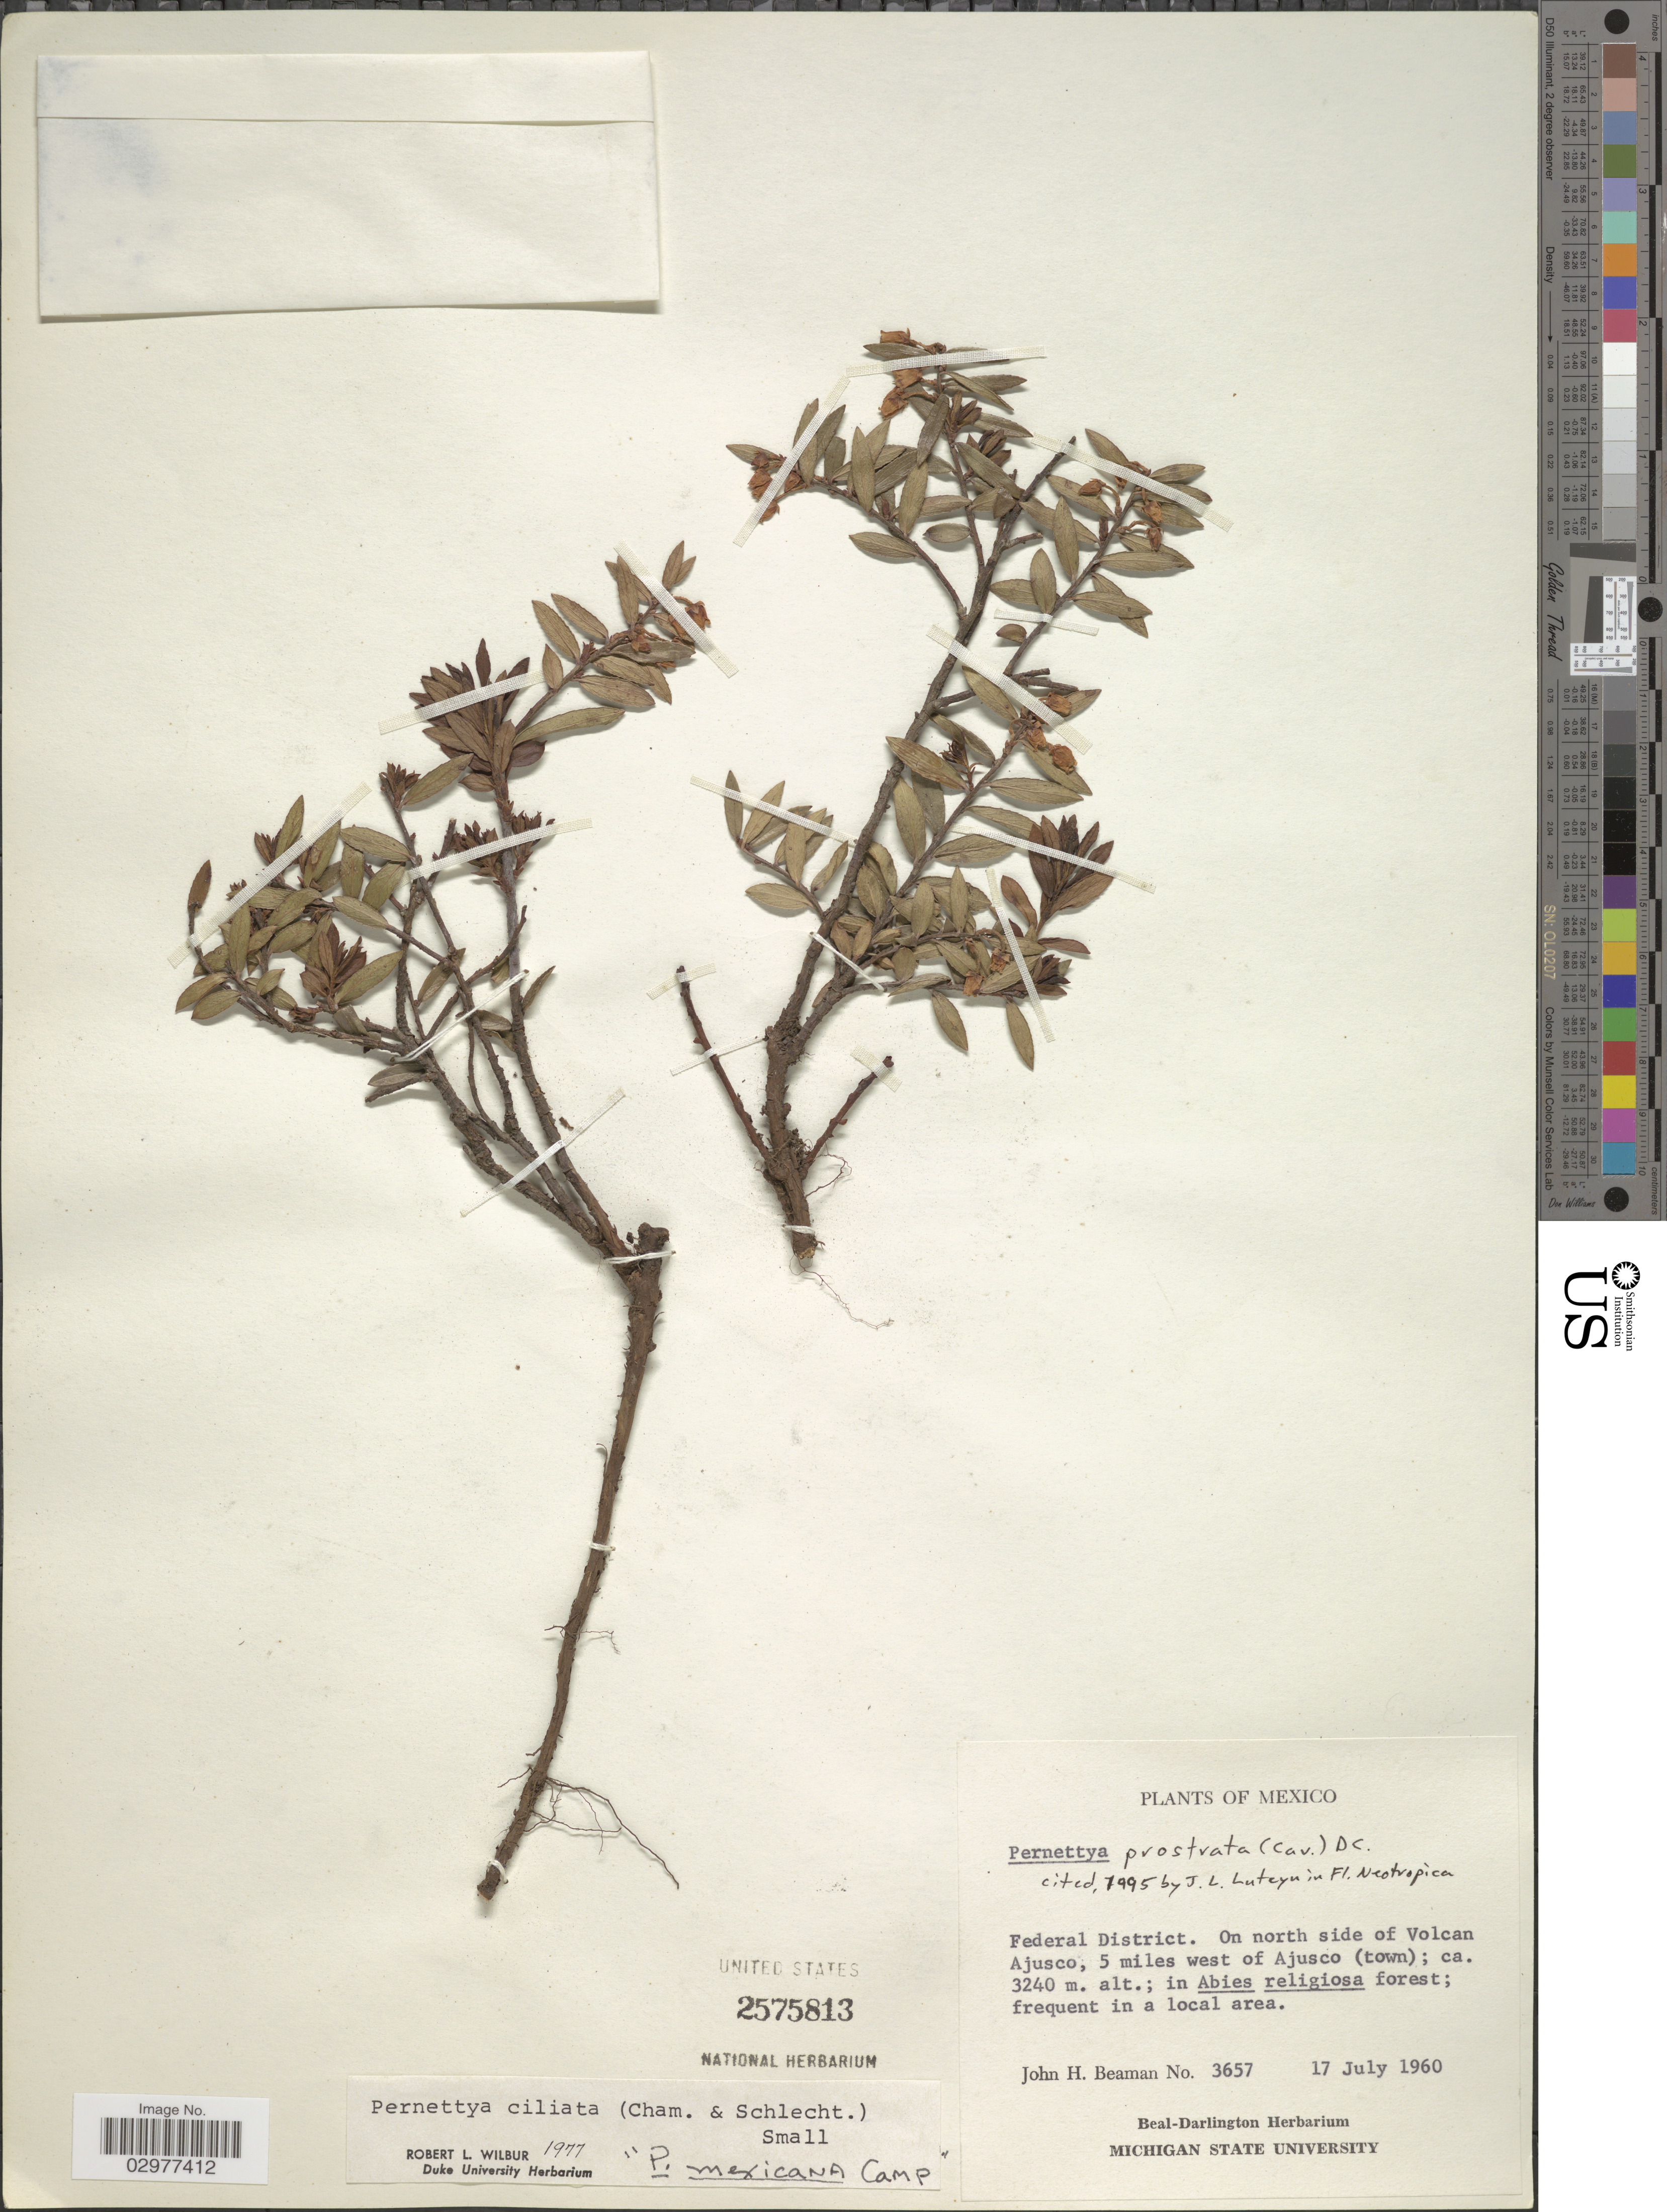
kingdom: Plantae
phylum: Tracheophyta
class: Magnoliopsida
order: Ericales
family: Ericaceae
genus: Pernettya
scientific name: Pernettya prostrata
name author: (Cav.) DC.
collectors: J. H. Beaman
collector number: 3657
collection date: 1960-07-17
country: Mexico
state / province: Distrito Federal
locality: Federal District. On north side of Volcan Ajusco, 5 miles west of Ajusco (town).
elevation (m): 3240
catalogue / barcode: US 2575813